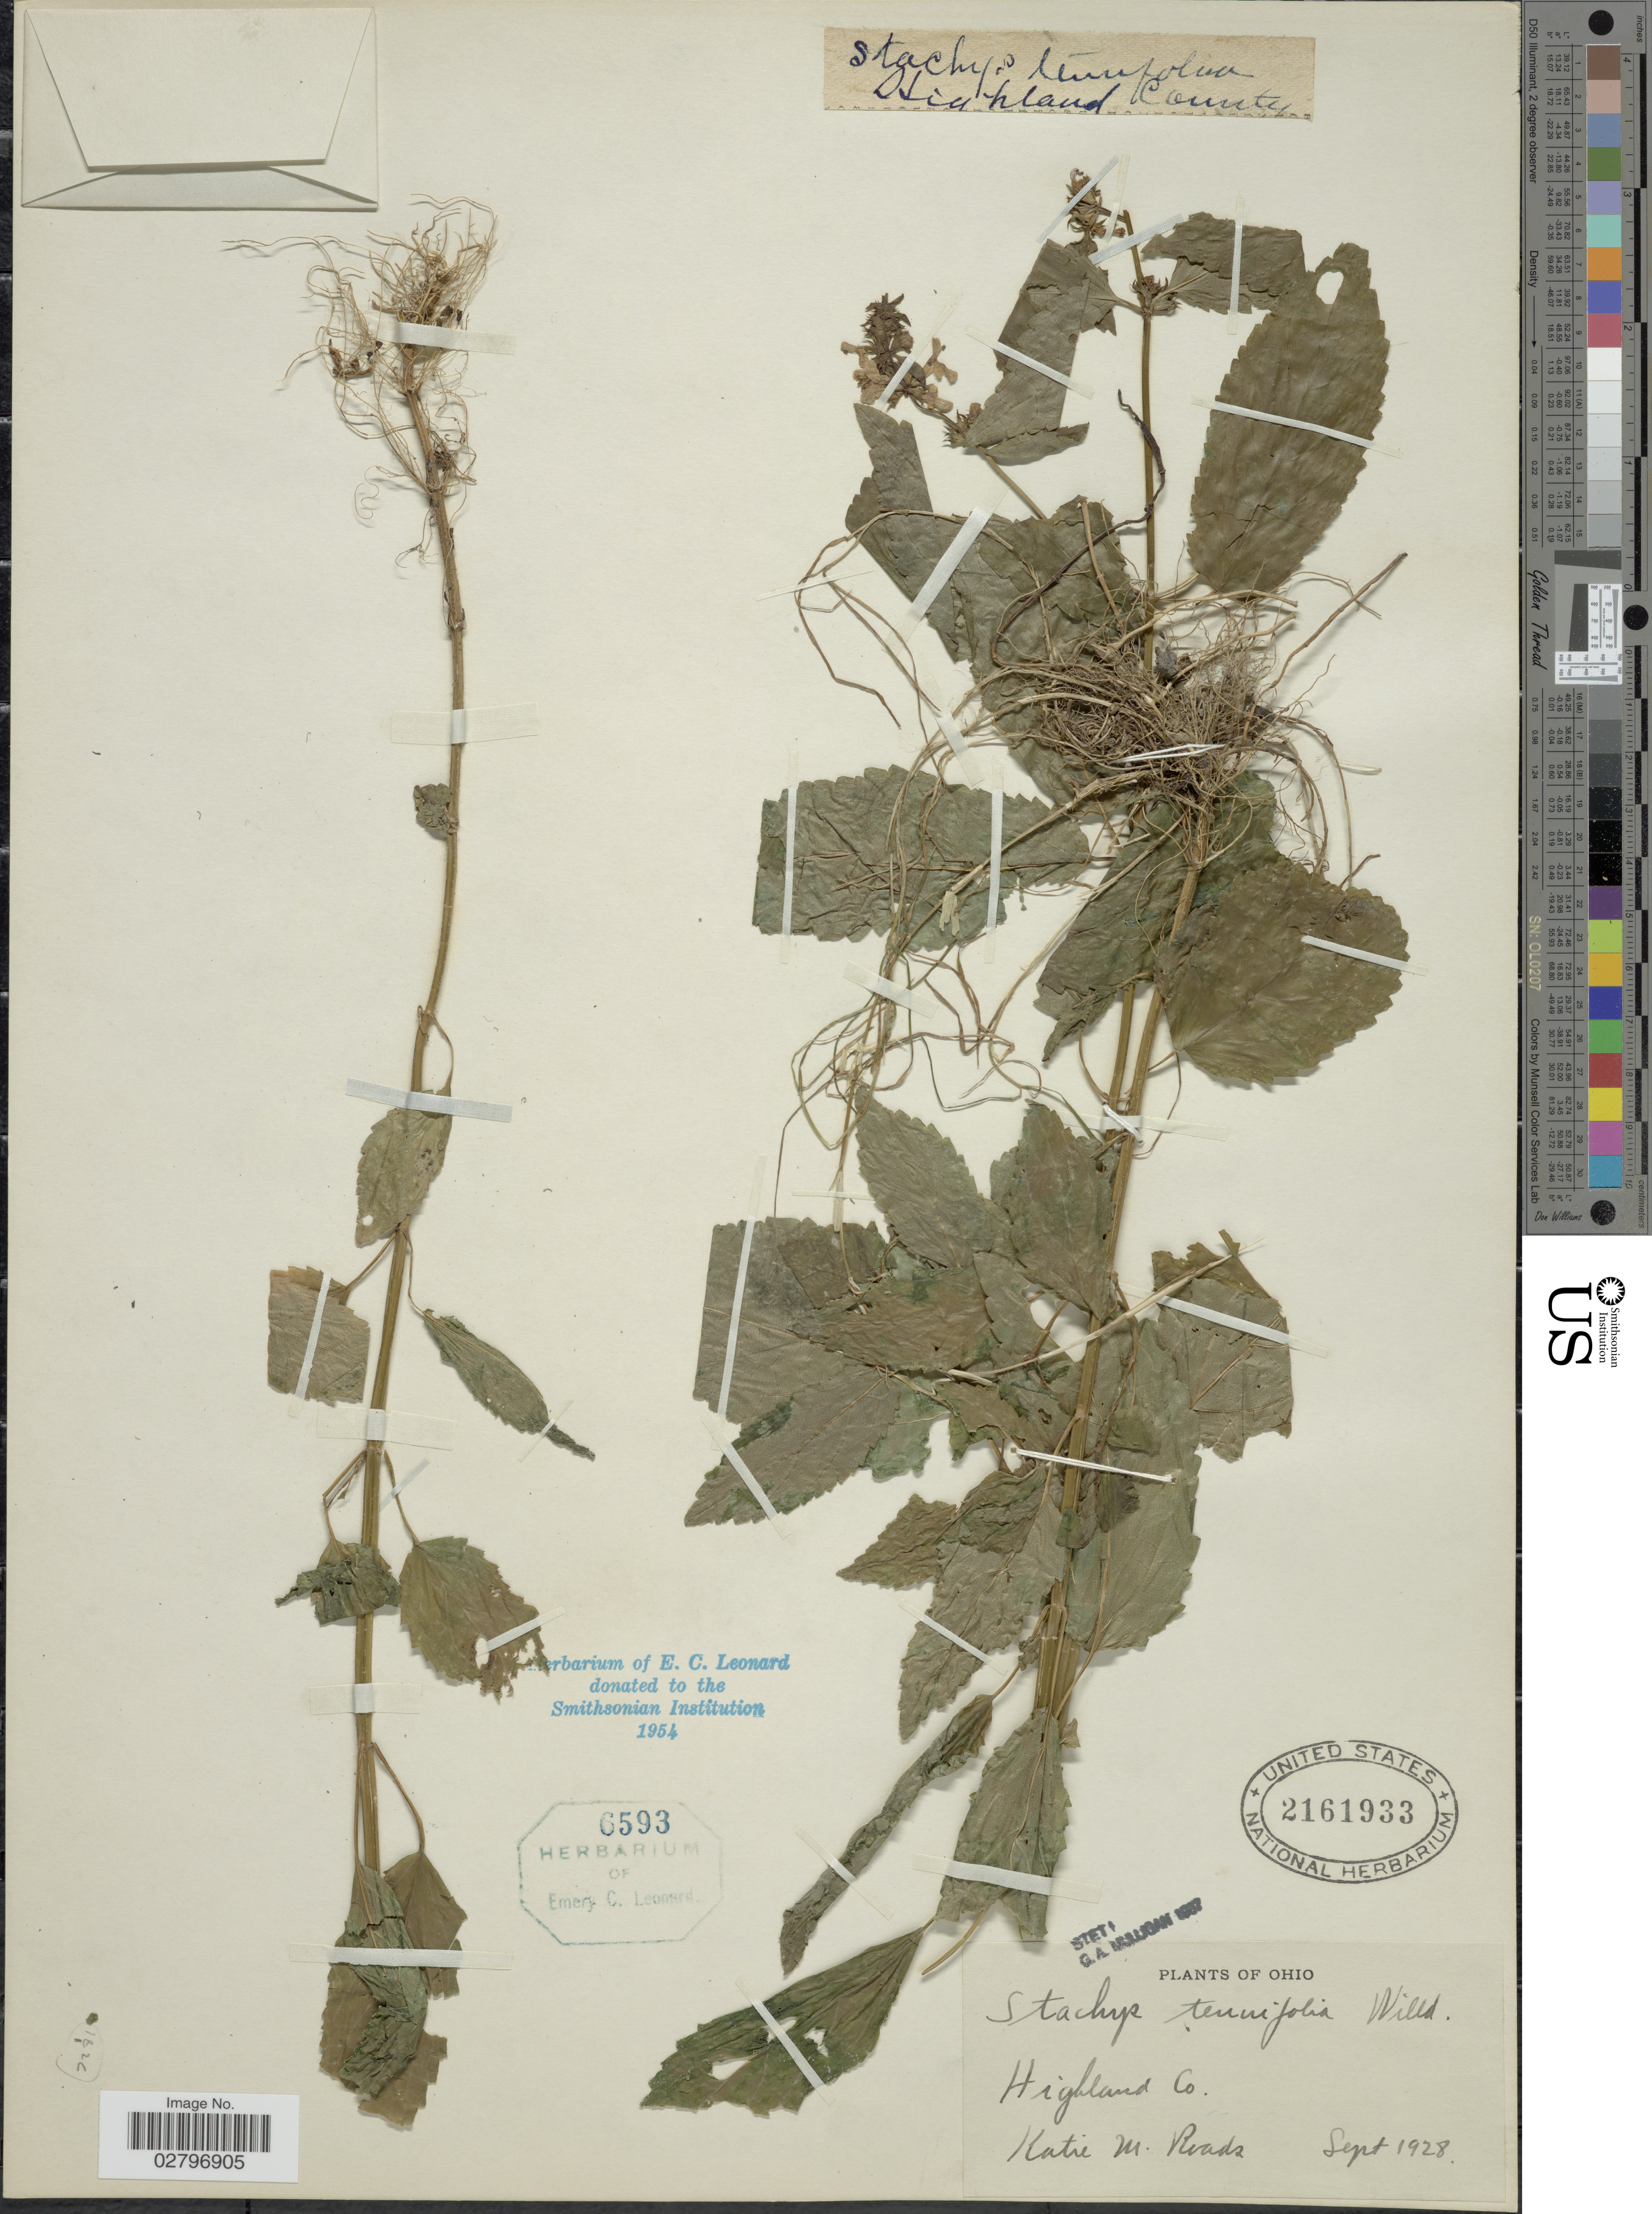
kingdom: Plantae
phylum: Tracheophyta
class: Magnoliopsida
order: Lamiales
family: Lamiaceae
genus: Stachys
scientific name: Stachys tenuifolia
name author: Willd.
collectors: K. Roads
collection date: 1928-09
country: United States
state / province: Ohio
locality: Highland Co.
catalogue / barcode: US 2161933